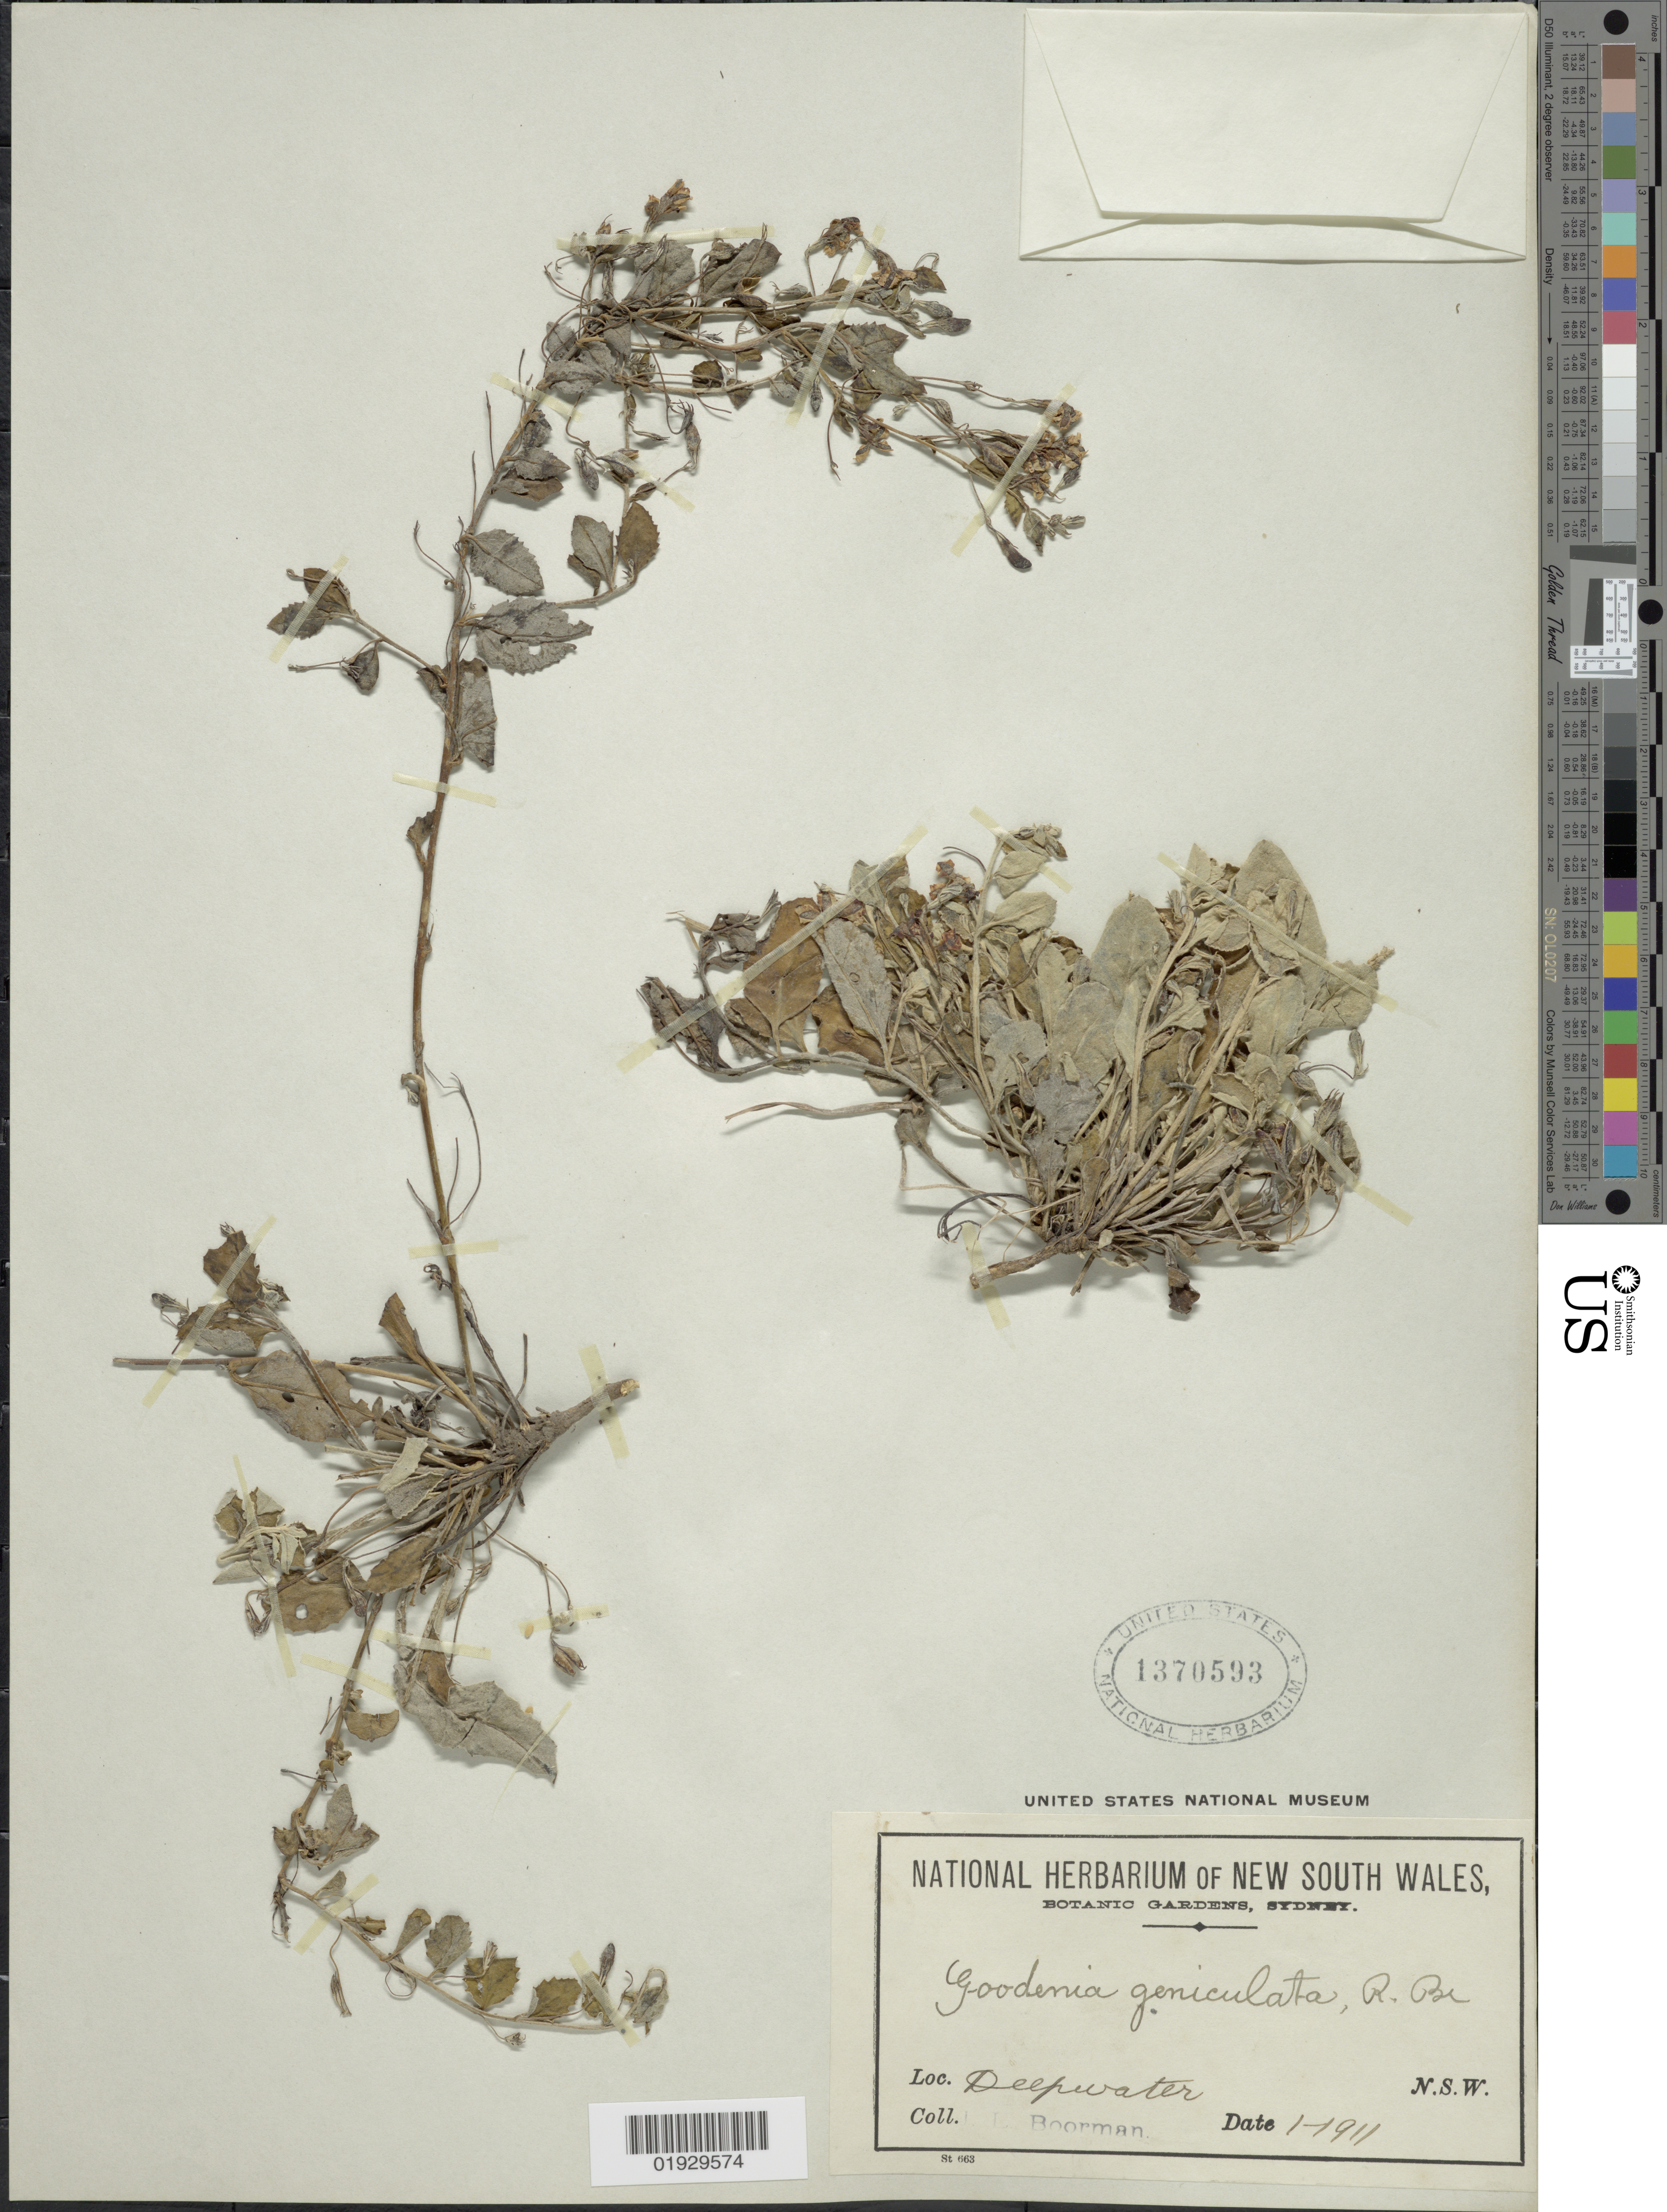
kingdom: Plantae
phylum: Tracheophyta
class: Magnoliopsida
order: Asterales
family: Goodeniaceae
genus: Goodenia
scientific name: Goodenia geniculata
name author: R. Br.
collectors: J. Boorman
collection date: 1911-01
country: Australia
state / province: New South Wales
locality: Deepwater, N.S.W.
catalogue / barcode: US 1370593